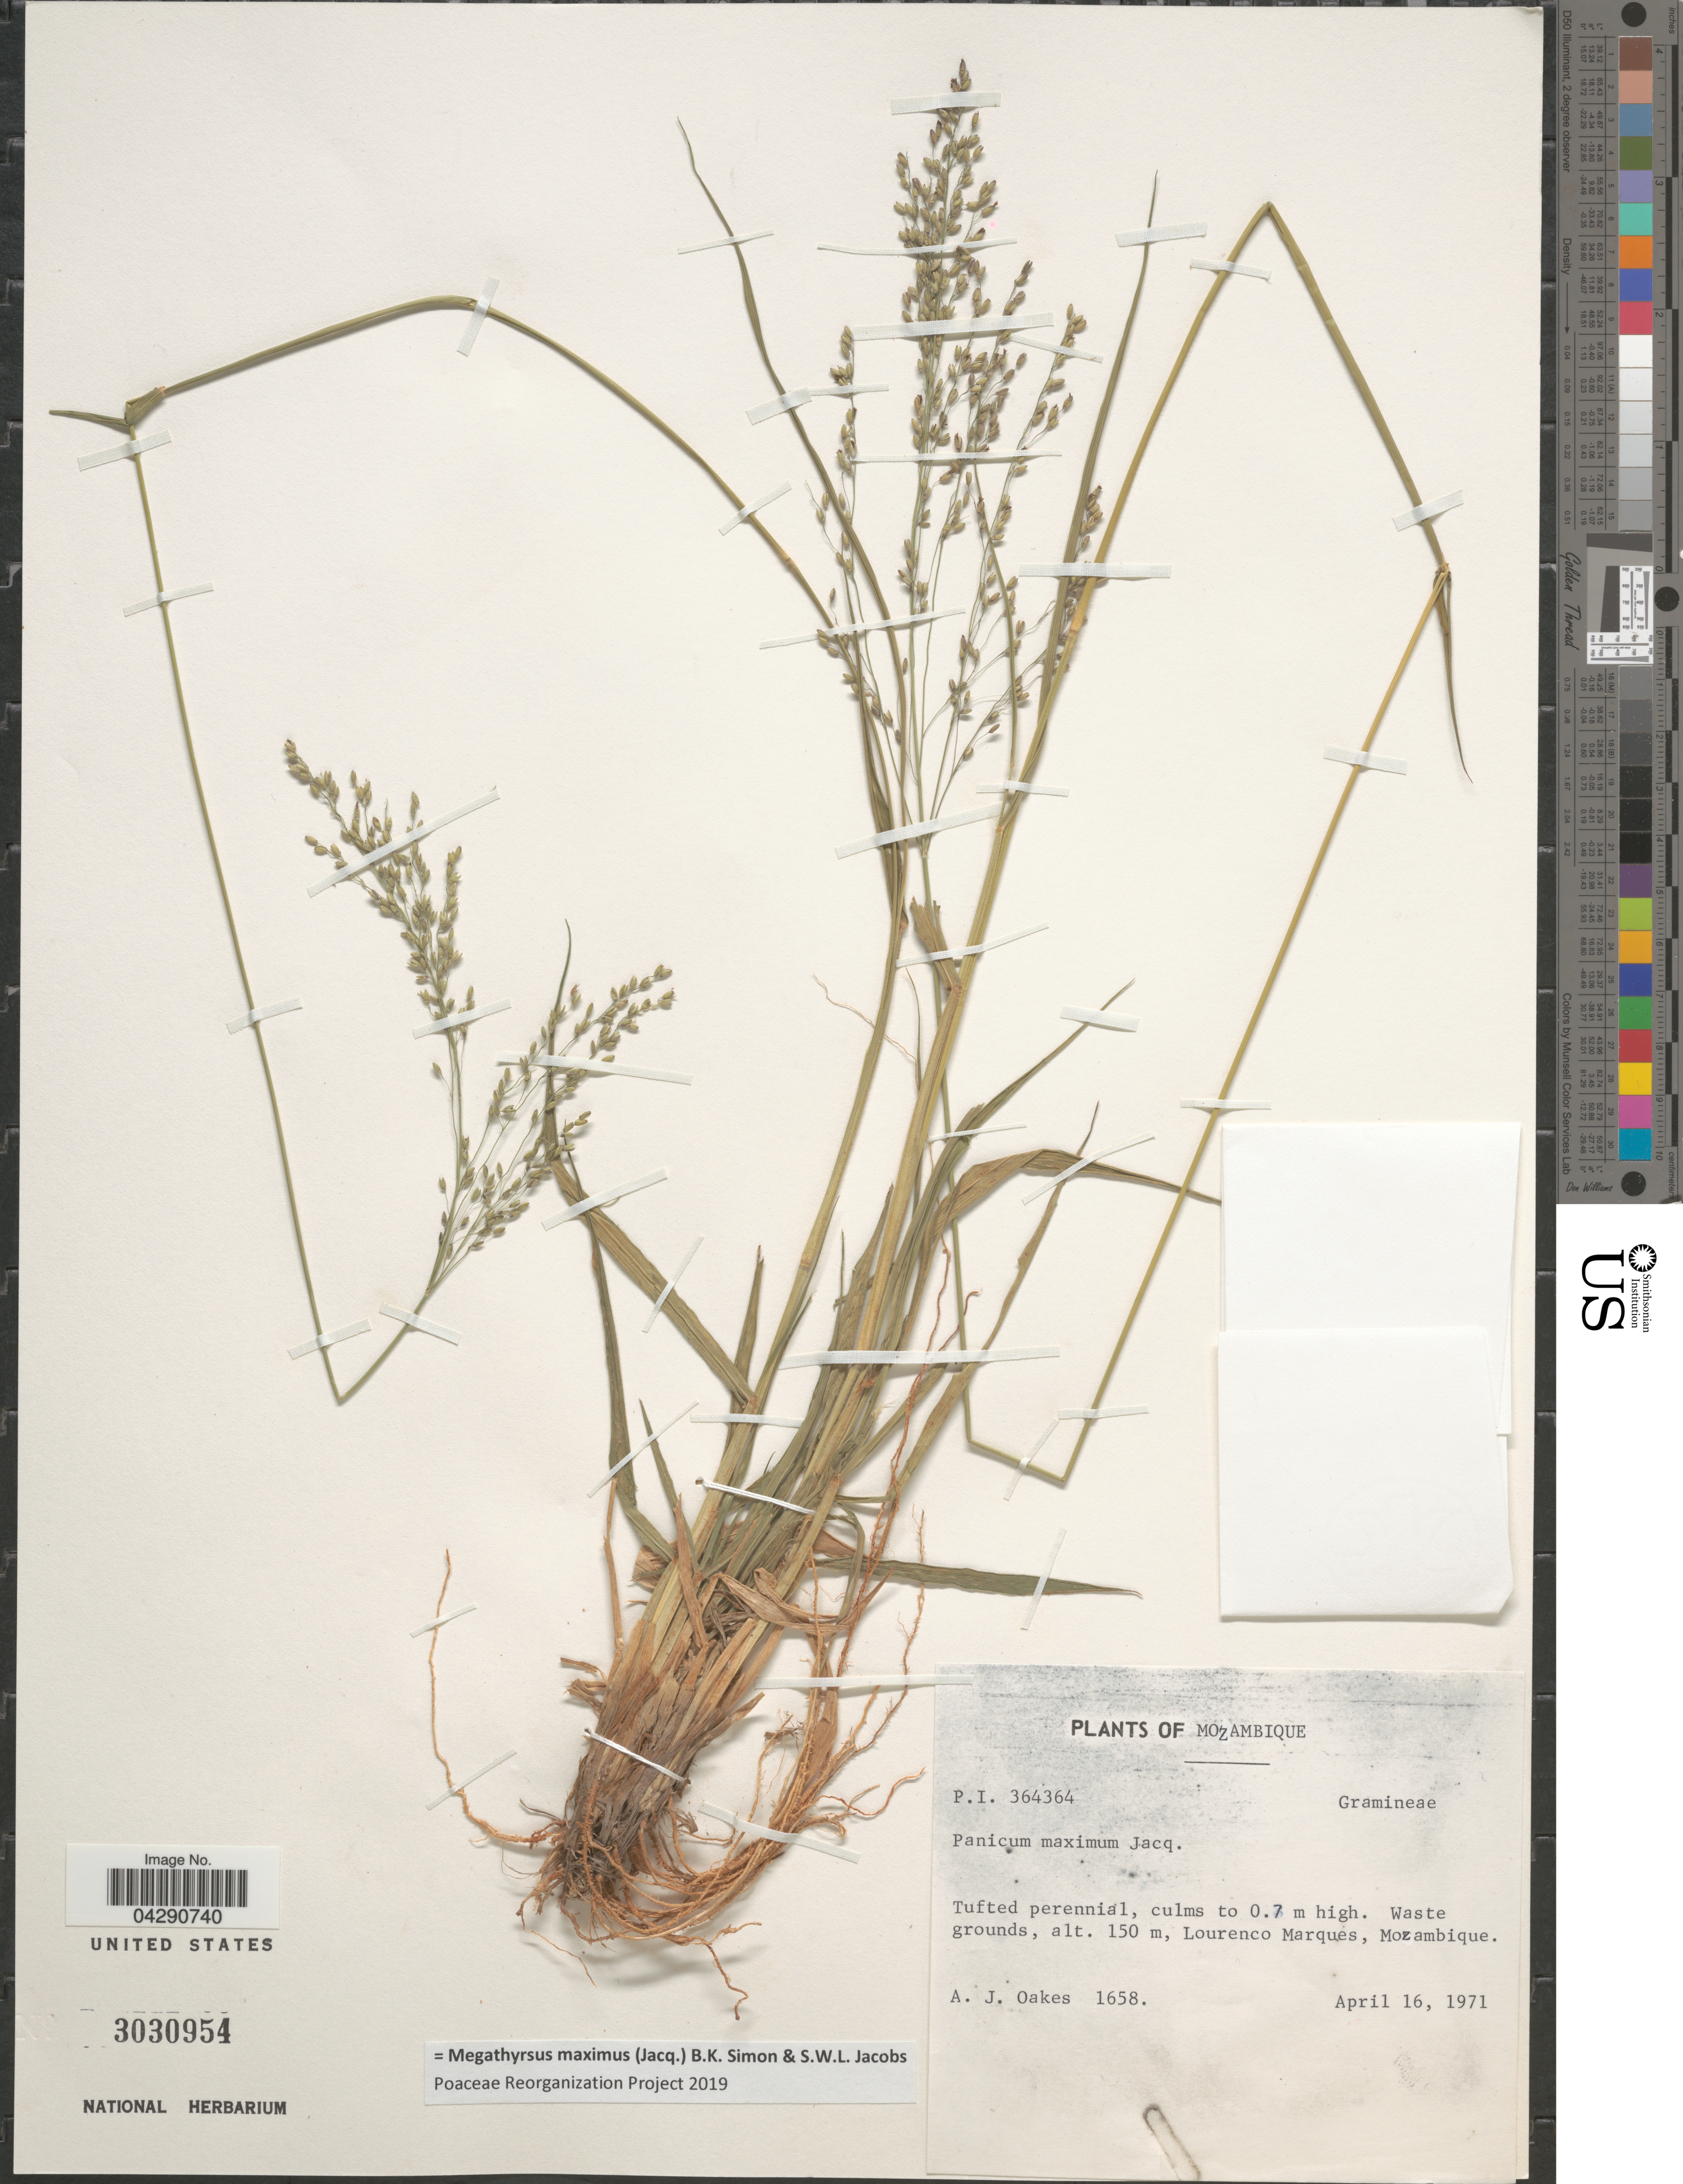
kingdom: Plantae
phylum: Tracheophyta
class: Liliopsida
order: Poales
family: Poaceae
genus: Megathyrsus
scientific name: Megathyrsus maximus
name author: (Jacq.) B.K. Simon & S.W.L. Jacobs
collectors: A. Oakes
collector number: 1658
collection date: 1971-04-16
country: Mozambique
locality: Lourenco Marques.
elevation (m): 150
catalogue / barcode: US 3030954